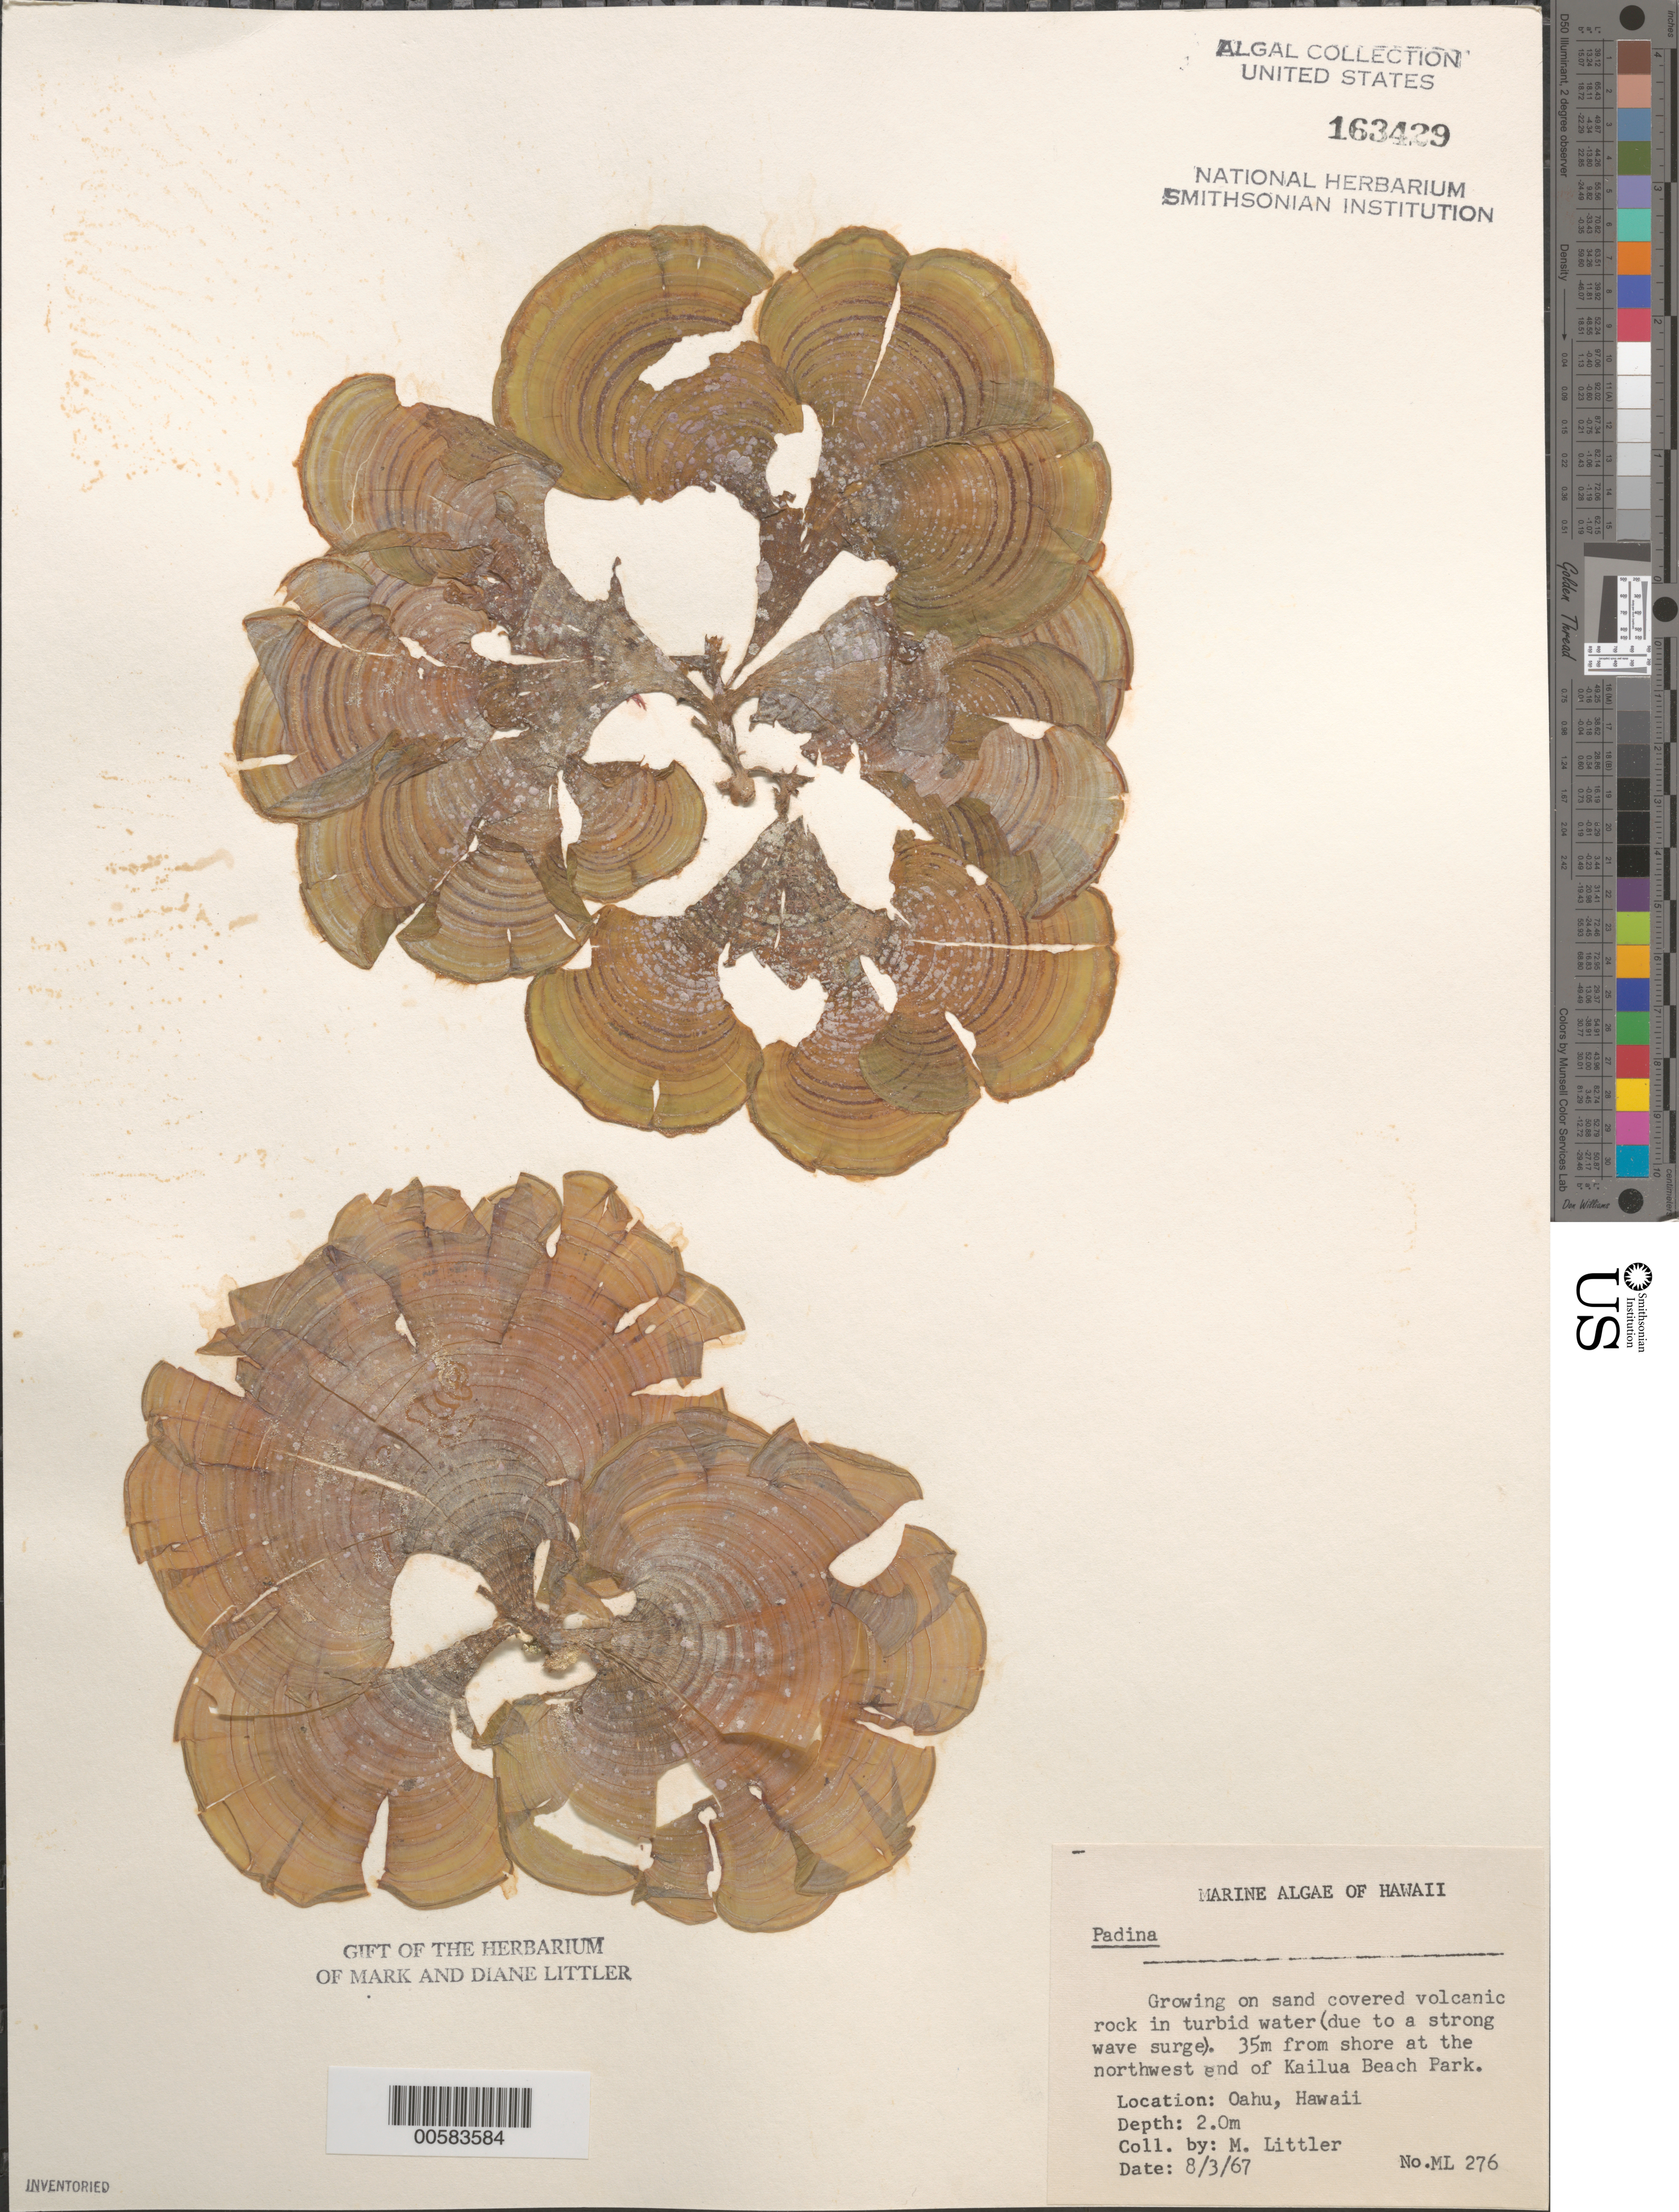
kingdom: Chromista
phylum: Ochrophyta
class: Phaeophyceae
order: Dictyotales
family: Dictyotaceae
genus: Padina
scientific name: Padina sp.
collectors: M. M. Littler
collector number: ML 276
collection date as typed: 03 Aug 1967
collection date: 1967-08-03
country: United States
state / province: Hawaii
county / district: Honolulu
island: Oahu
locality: Kailua Beach Park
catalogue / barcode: US 163429